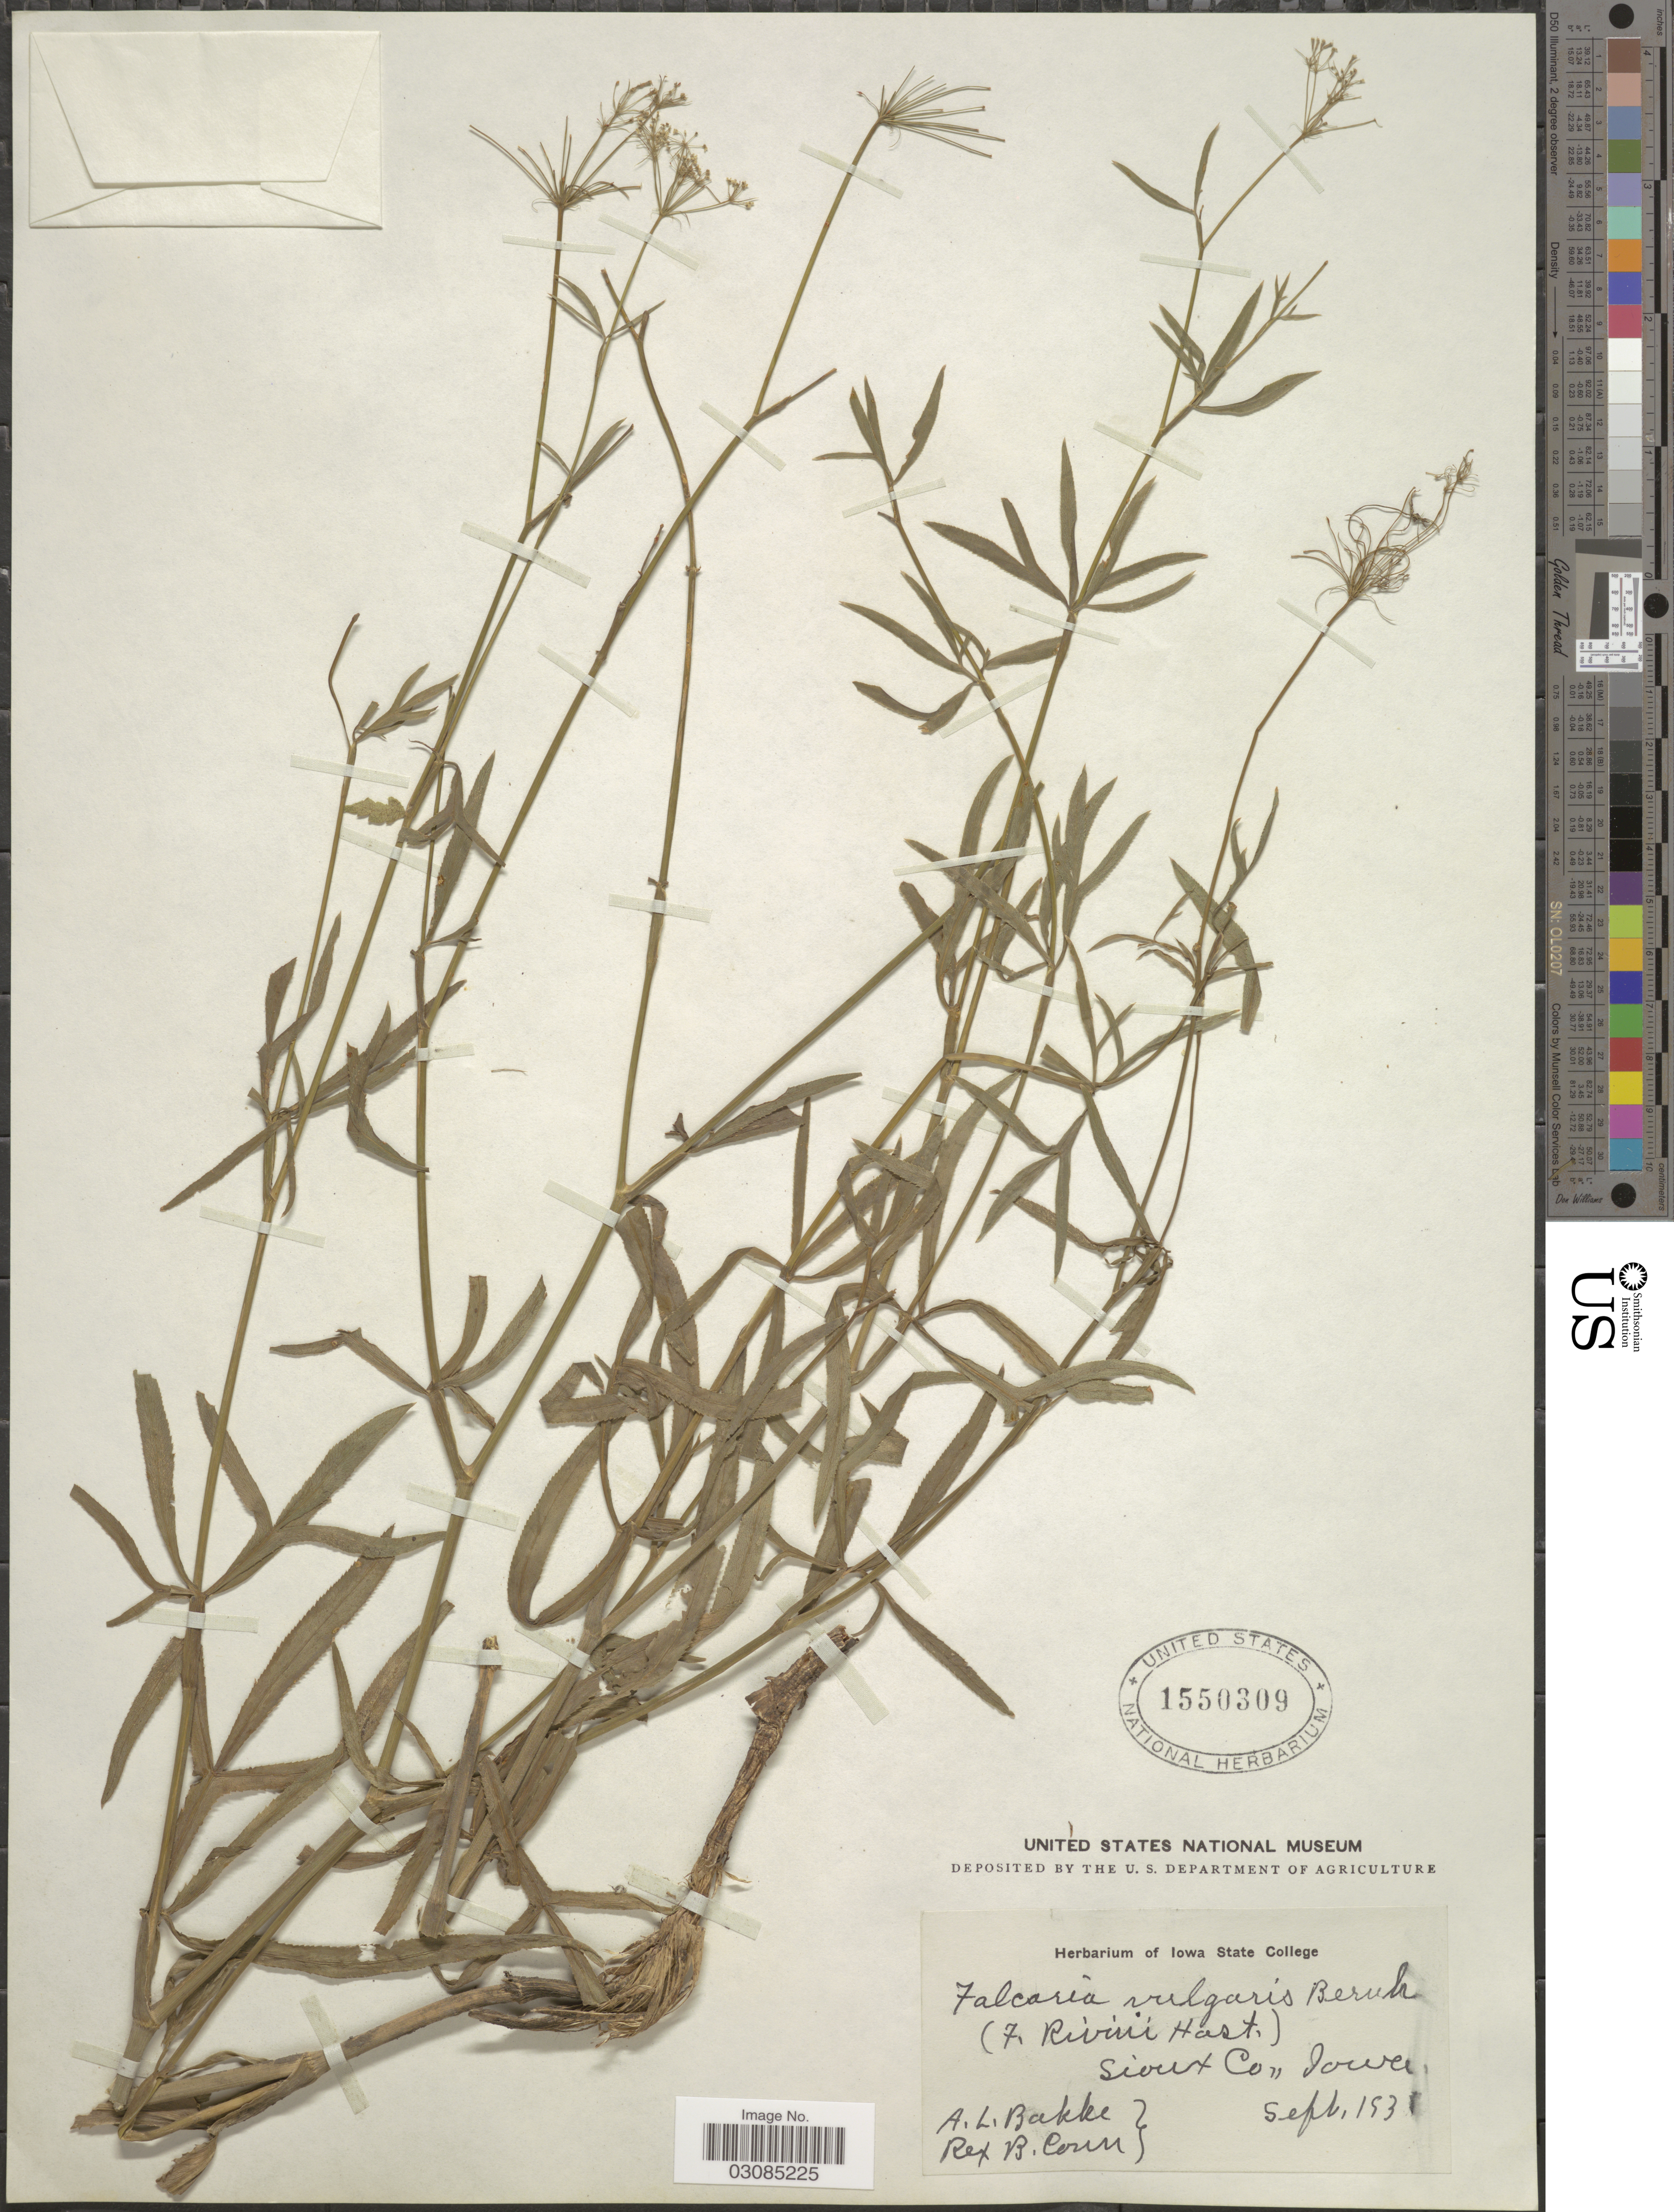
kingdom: Plantae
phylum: Tracheophyta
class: Magnoliopsida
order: Apiales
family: Apiaceae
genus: Falcaria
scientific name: Falcaria vulgaris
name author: Bernh.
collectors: A. Bakke & R. Conn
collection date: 1931-09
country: United States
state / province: Iowa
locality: Sioux Co.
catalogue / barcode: US 1550309